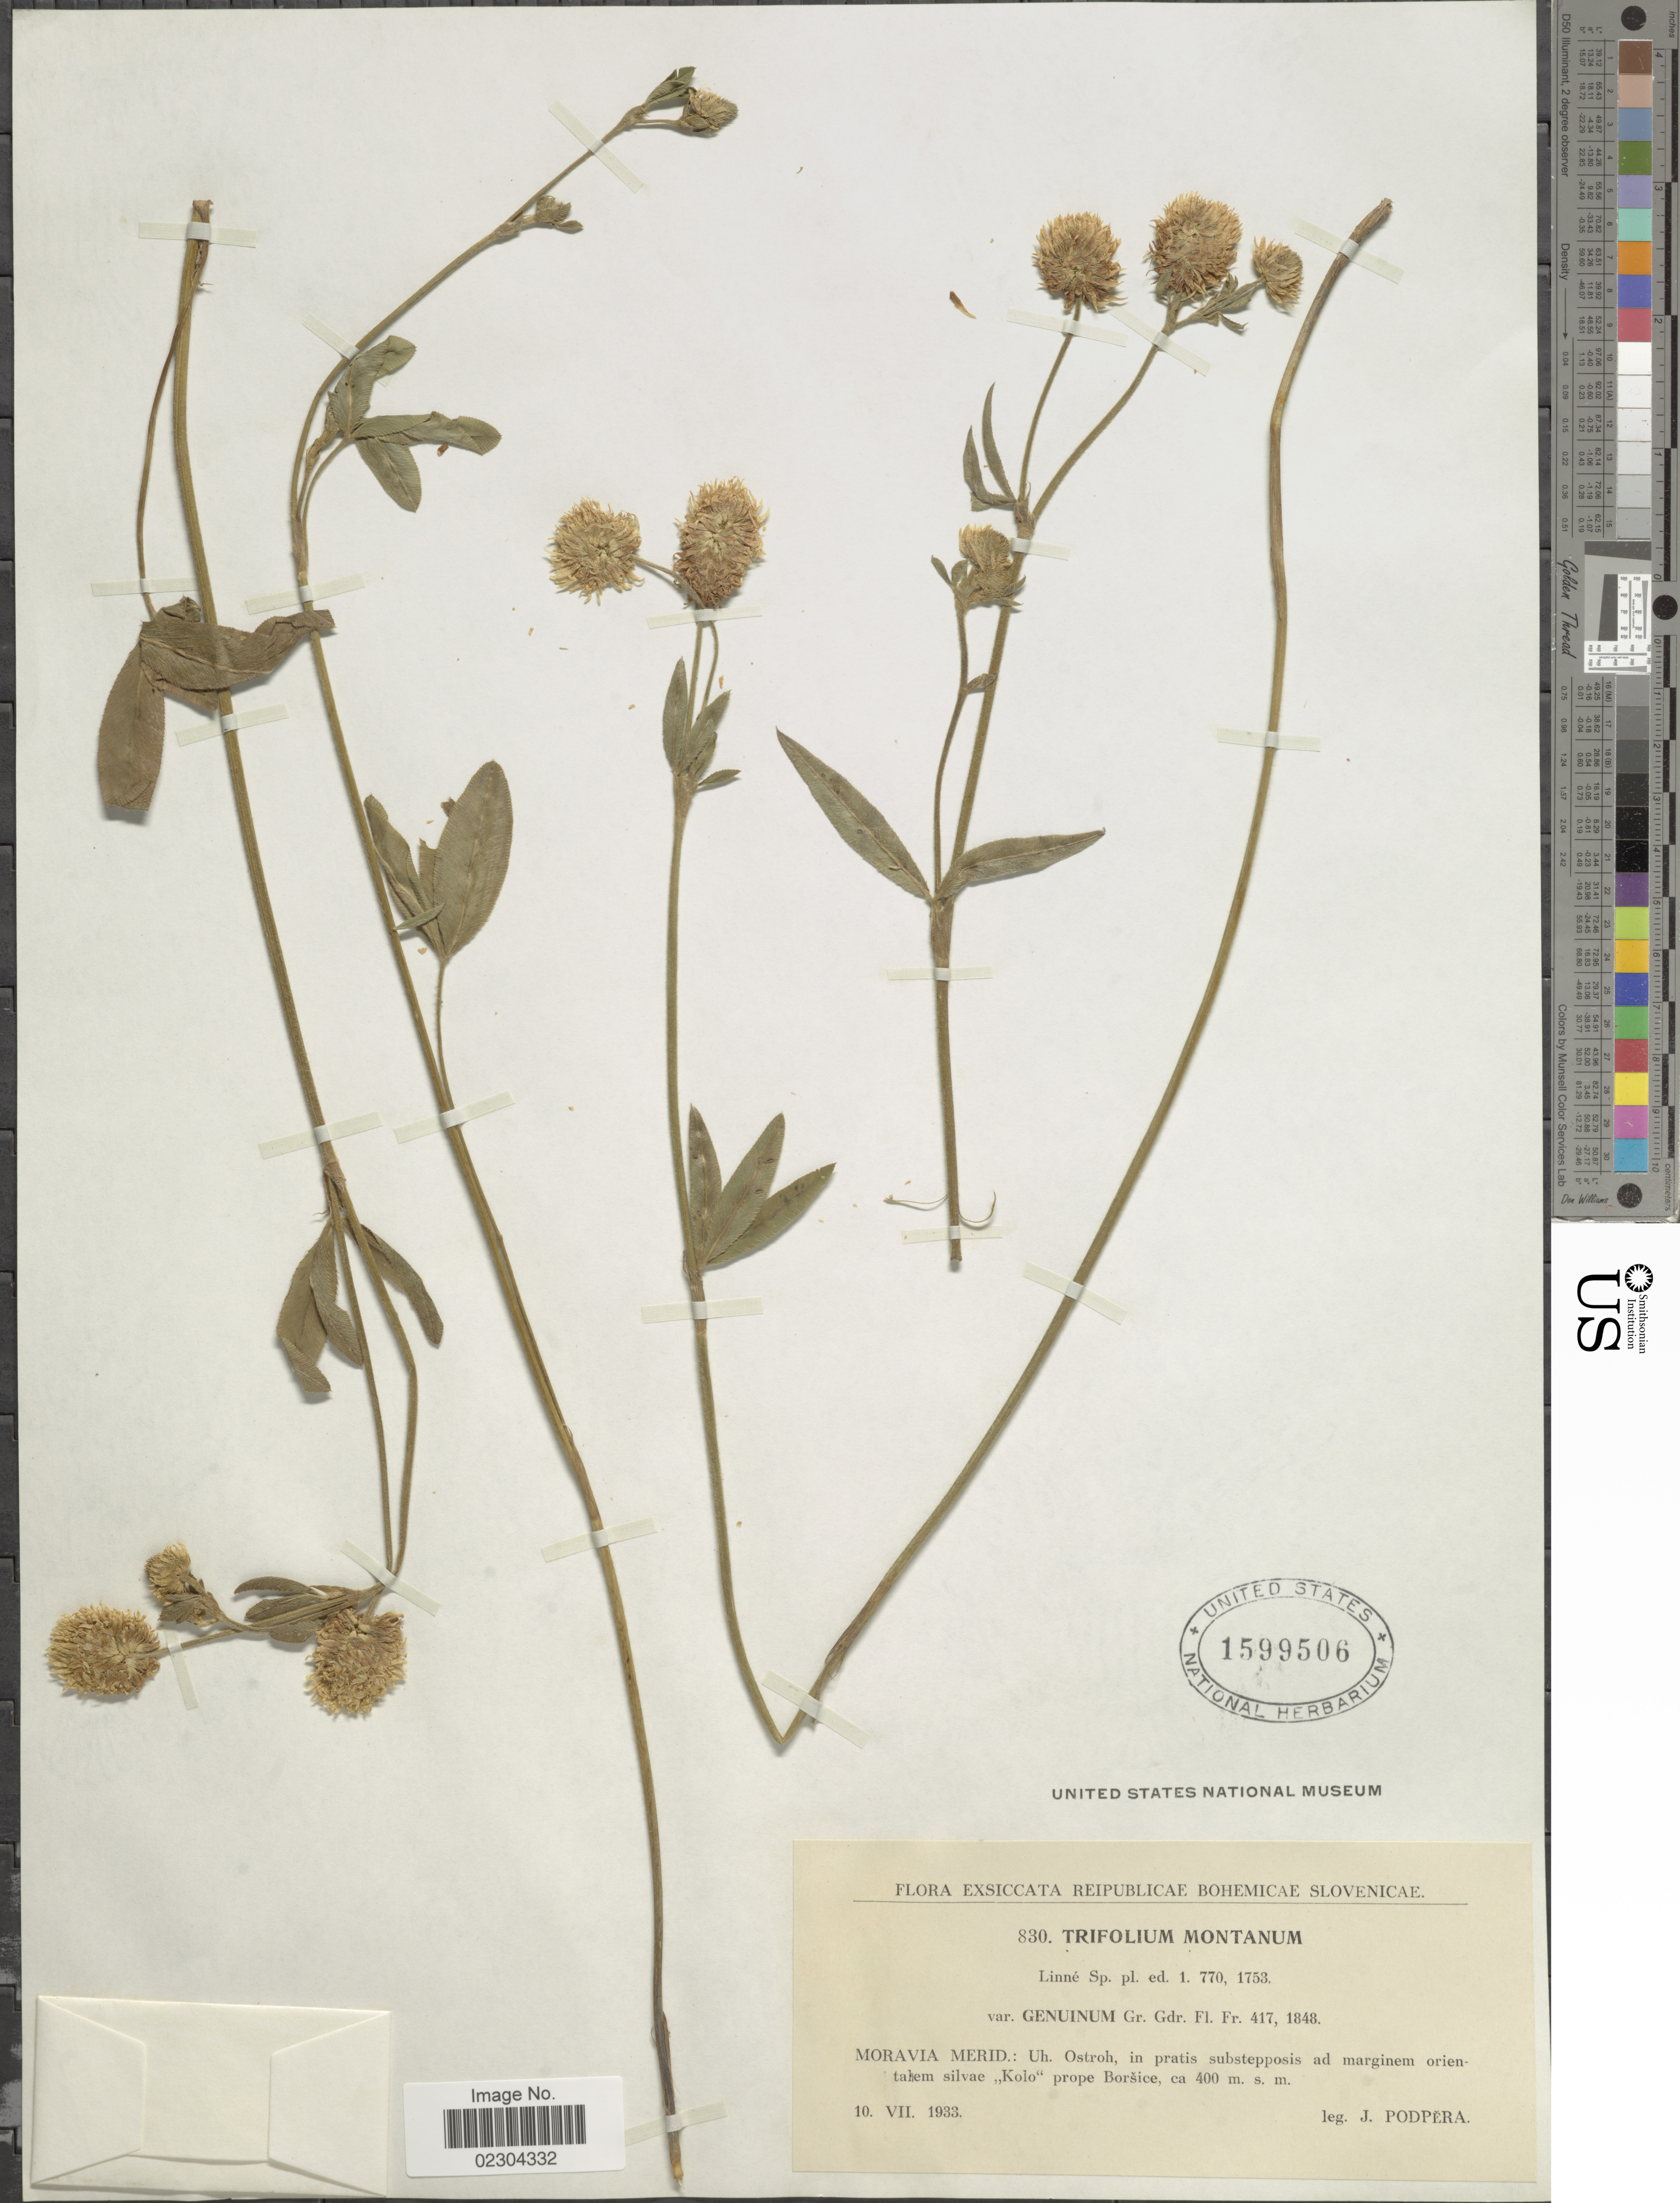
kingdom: Plantae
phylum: Tracheophyta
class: Magnoliopsida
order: Fabales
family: Fabaceae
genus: Trifolium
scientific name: Trifolium montanum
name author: L.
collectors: J. Podpera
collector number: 830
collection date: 1933-07-10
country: Czechia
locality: Moravia Merid, Uh. Ostroh, ad marginem orientalem silvae Kolo prope Borsice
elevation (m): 400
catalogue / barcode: US 1599506